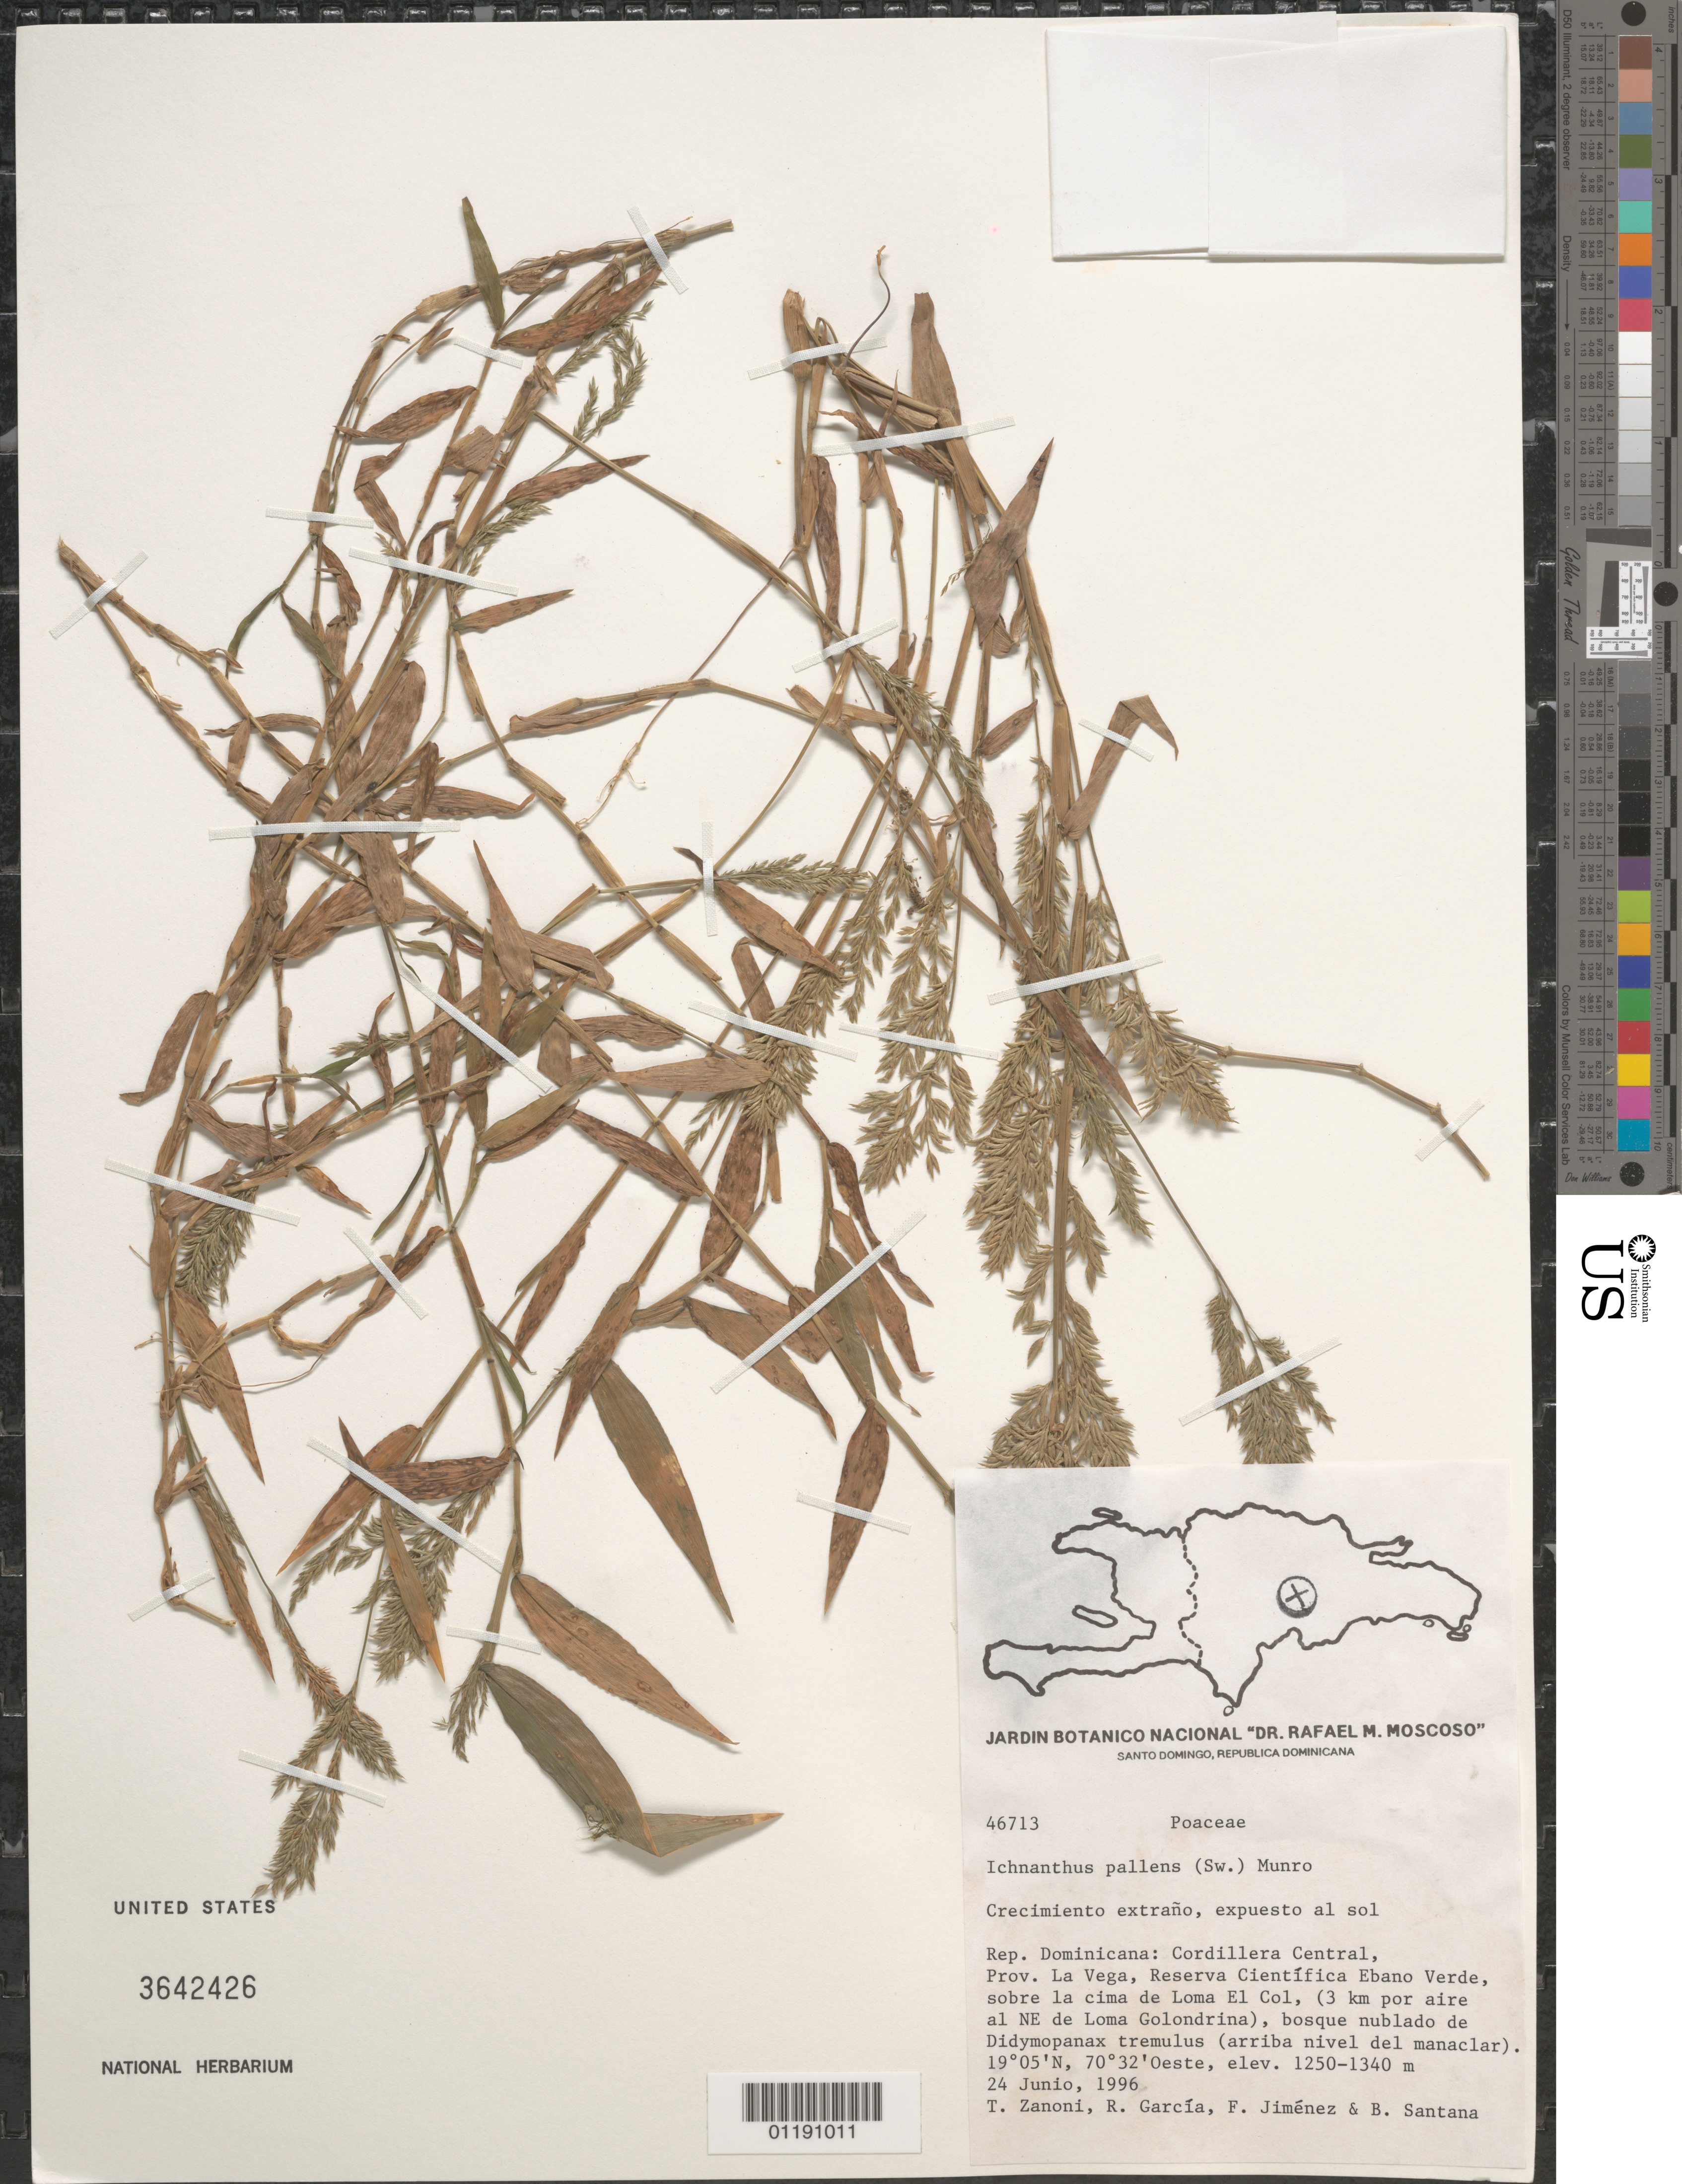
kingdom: Plantae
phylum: Tracheophyta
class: Liliopsida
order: Poales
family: Poaceae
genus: Ichnanthus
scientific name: Ichnanthus pallens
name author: (Sw.) Munro ex Benth.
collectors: T. A. Zanoni, R. García, F. Jiménez & R. Santana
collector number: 46713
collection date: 1996-06-24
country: Dominican Republic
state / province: La Vega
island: Hispaniola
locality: Cordillera Central. Ebano Verde Scientific Reserve, on top of Loma El Col, (3 km by air to NE of Loma Golondrina).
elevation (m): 1250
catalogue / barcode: US 3642426